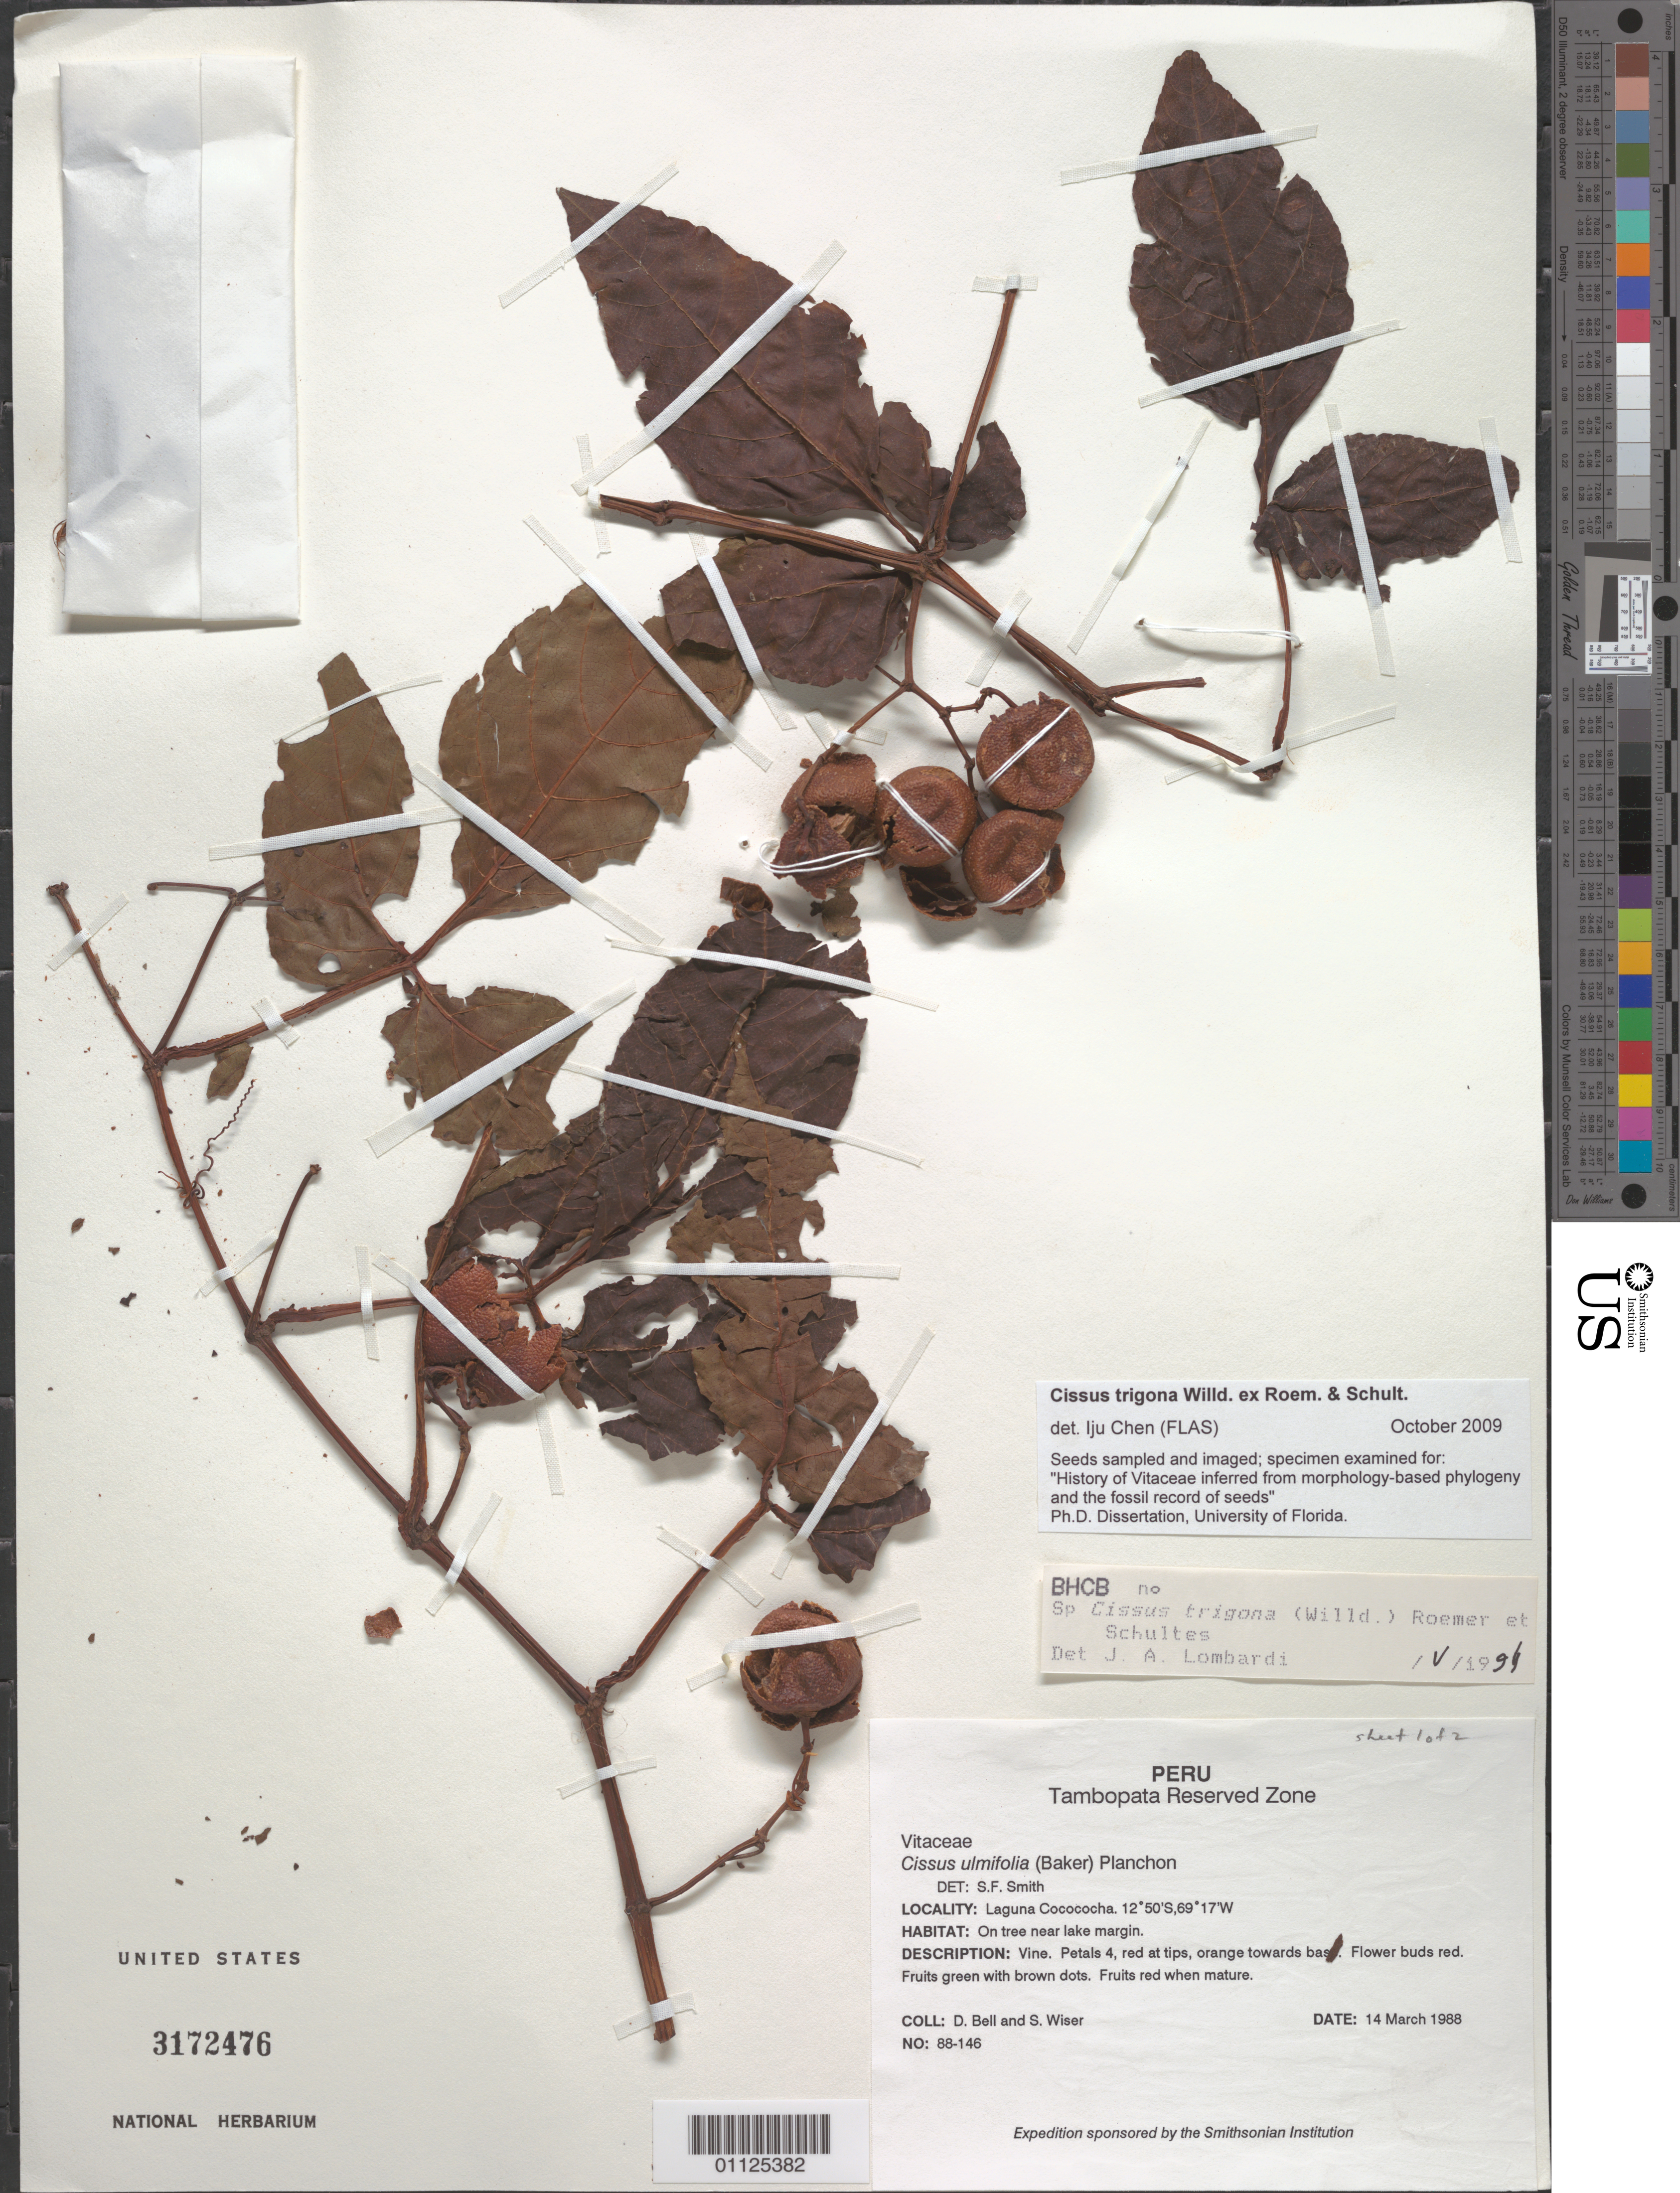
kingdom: Plantae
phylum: Tracheophyta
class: Magnoliopsida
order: Vitales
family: Vitaceae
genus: Cissus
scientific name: Cissus trigona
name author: Willd. et al.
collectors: D. A. Bell & S. Wiser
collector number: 88 - 146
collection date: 1988-03-14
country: Peru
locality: Tambopata Reserved Zone. Laguna Cocococha.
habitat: On tree near lake margin. Vine.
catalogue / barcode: US 3172476